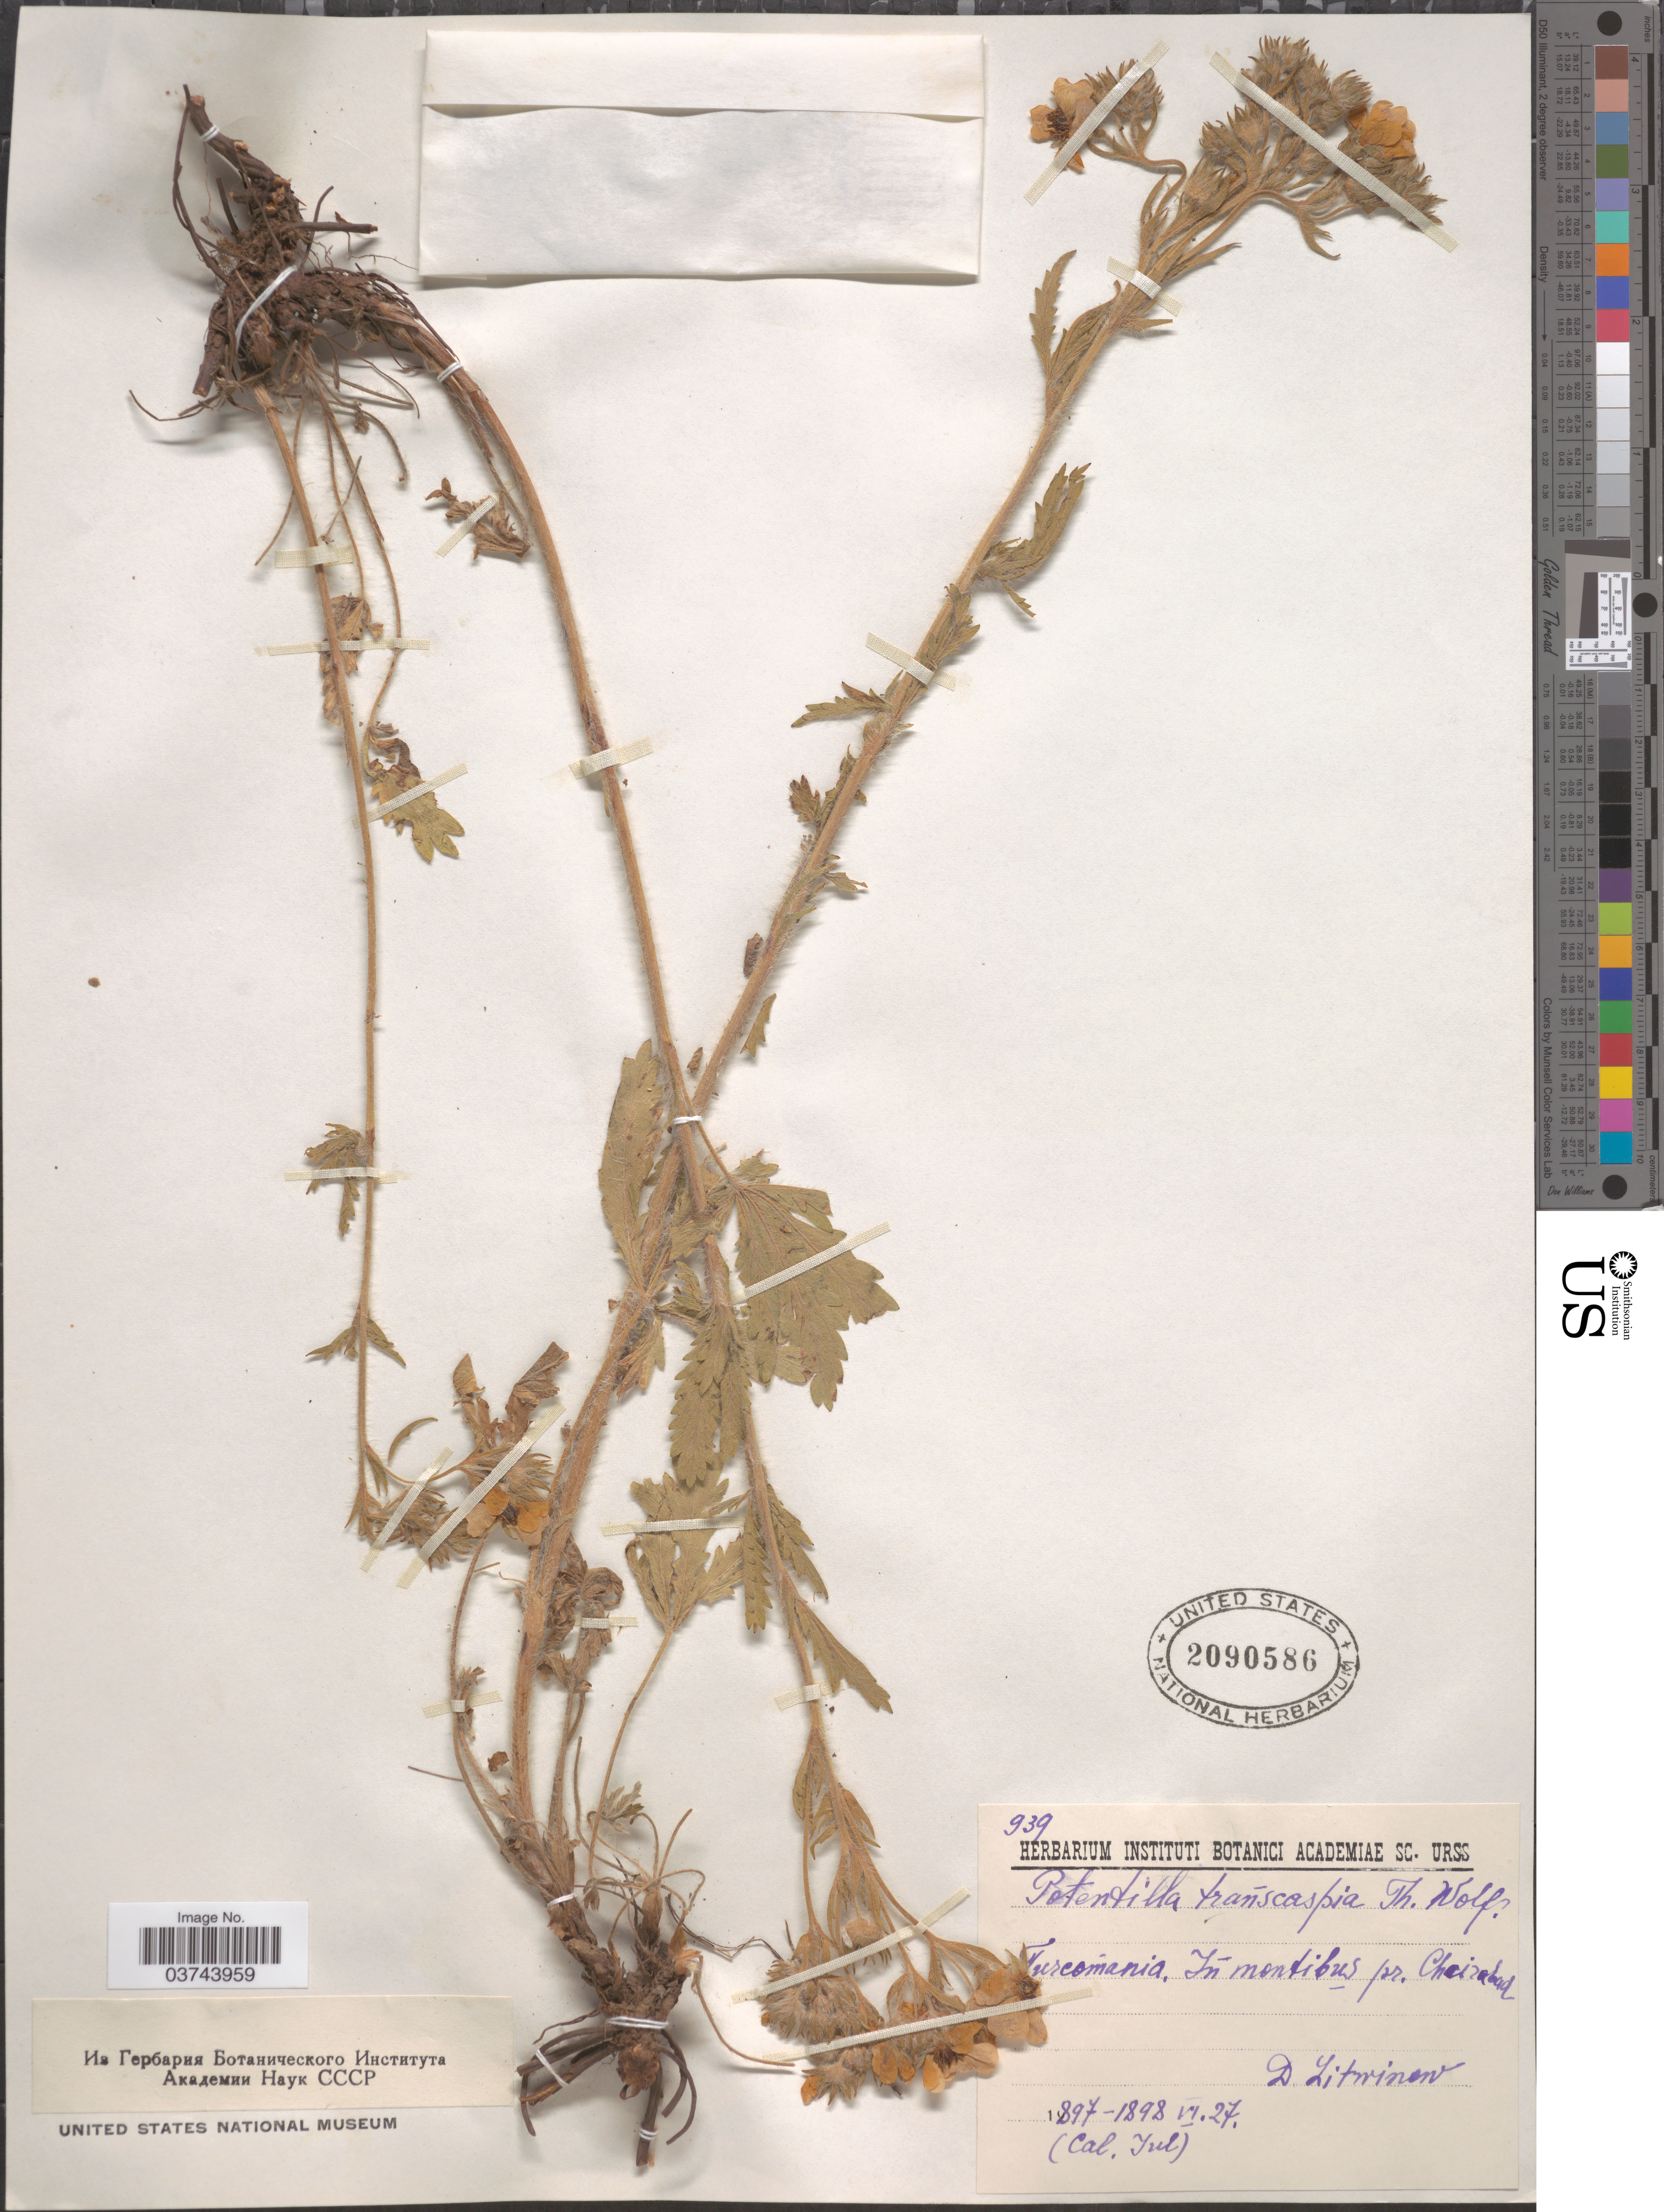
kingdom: Plantae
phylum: Tracheophyta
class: Magnoliopsida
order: Rosales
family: Rosaceae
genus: Potentilla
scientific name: Potentilla transcaspia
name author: Th. Wolf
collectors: D. Litwinow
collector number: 939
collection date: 1897-06-27/1898-06-27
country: Armenia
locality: Turcómania. In montibus pr. Chaizabad.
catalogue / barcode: US 2090586